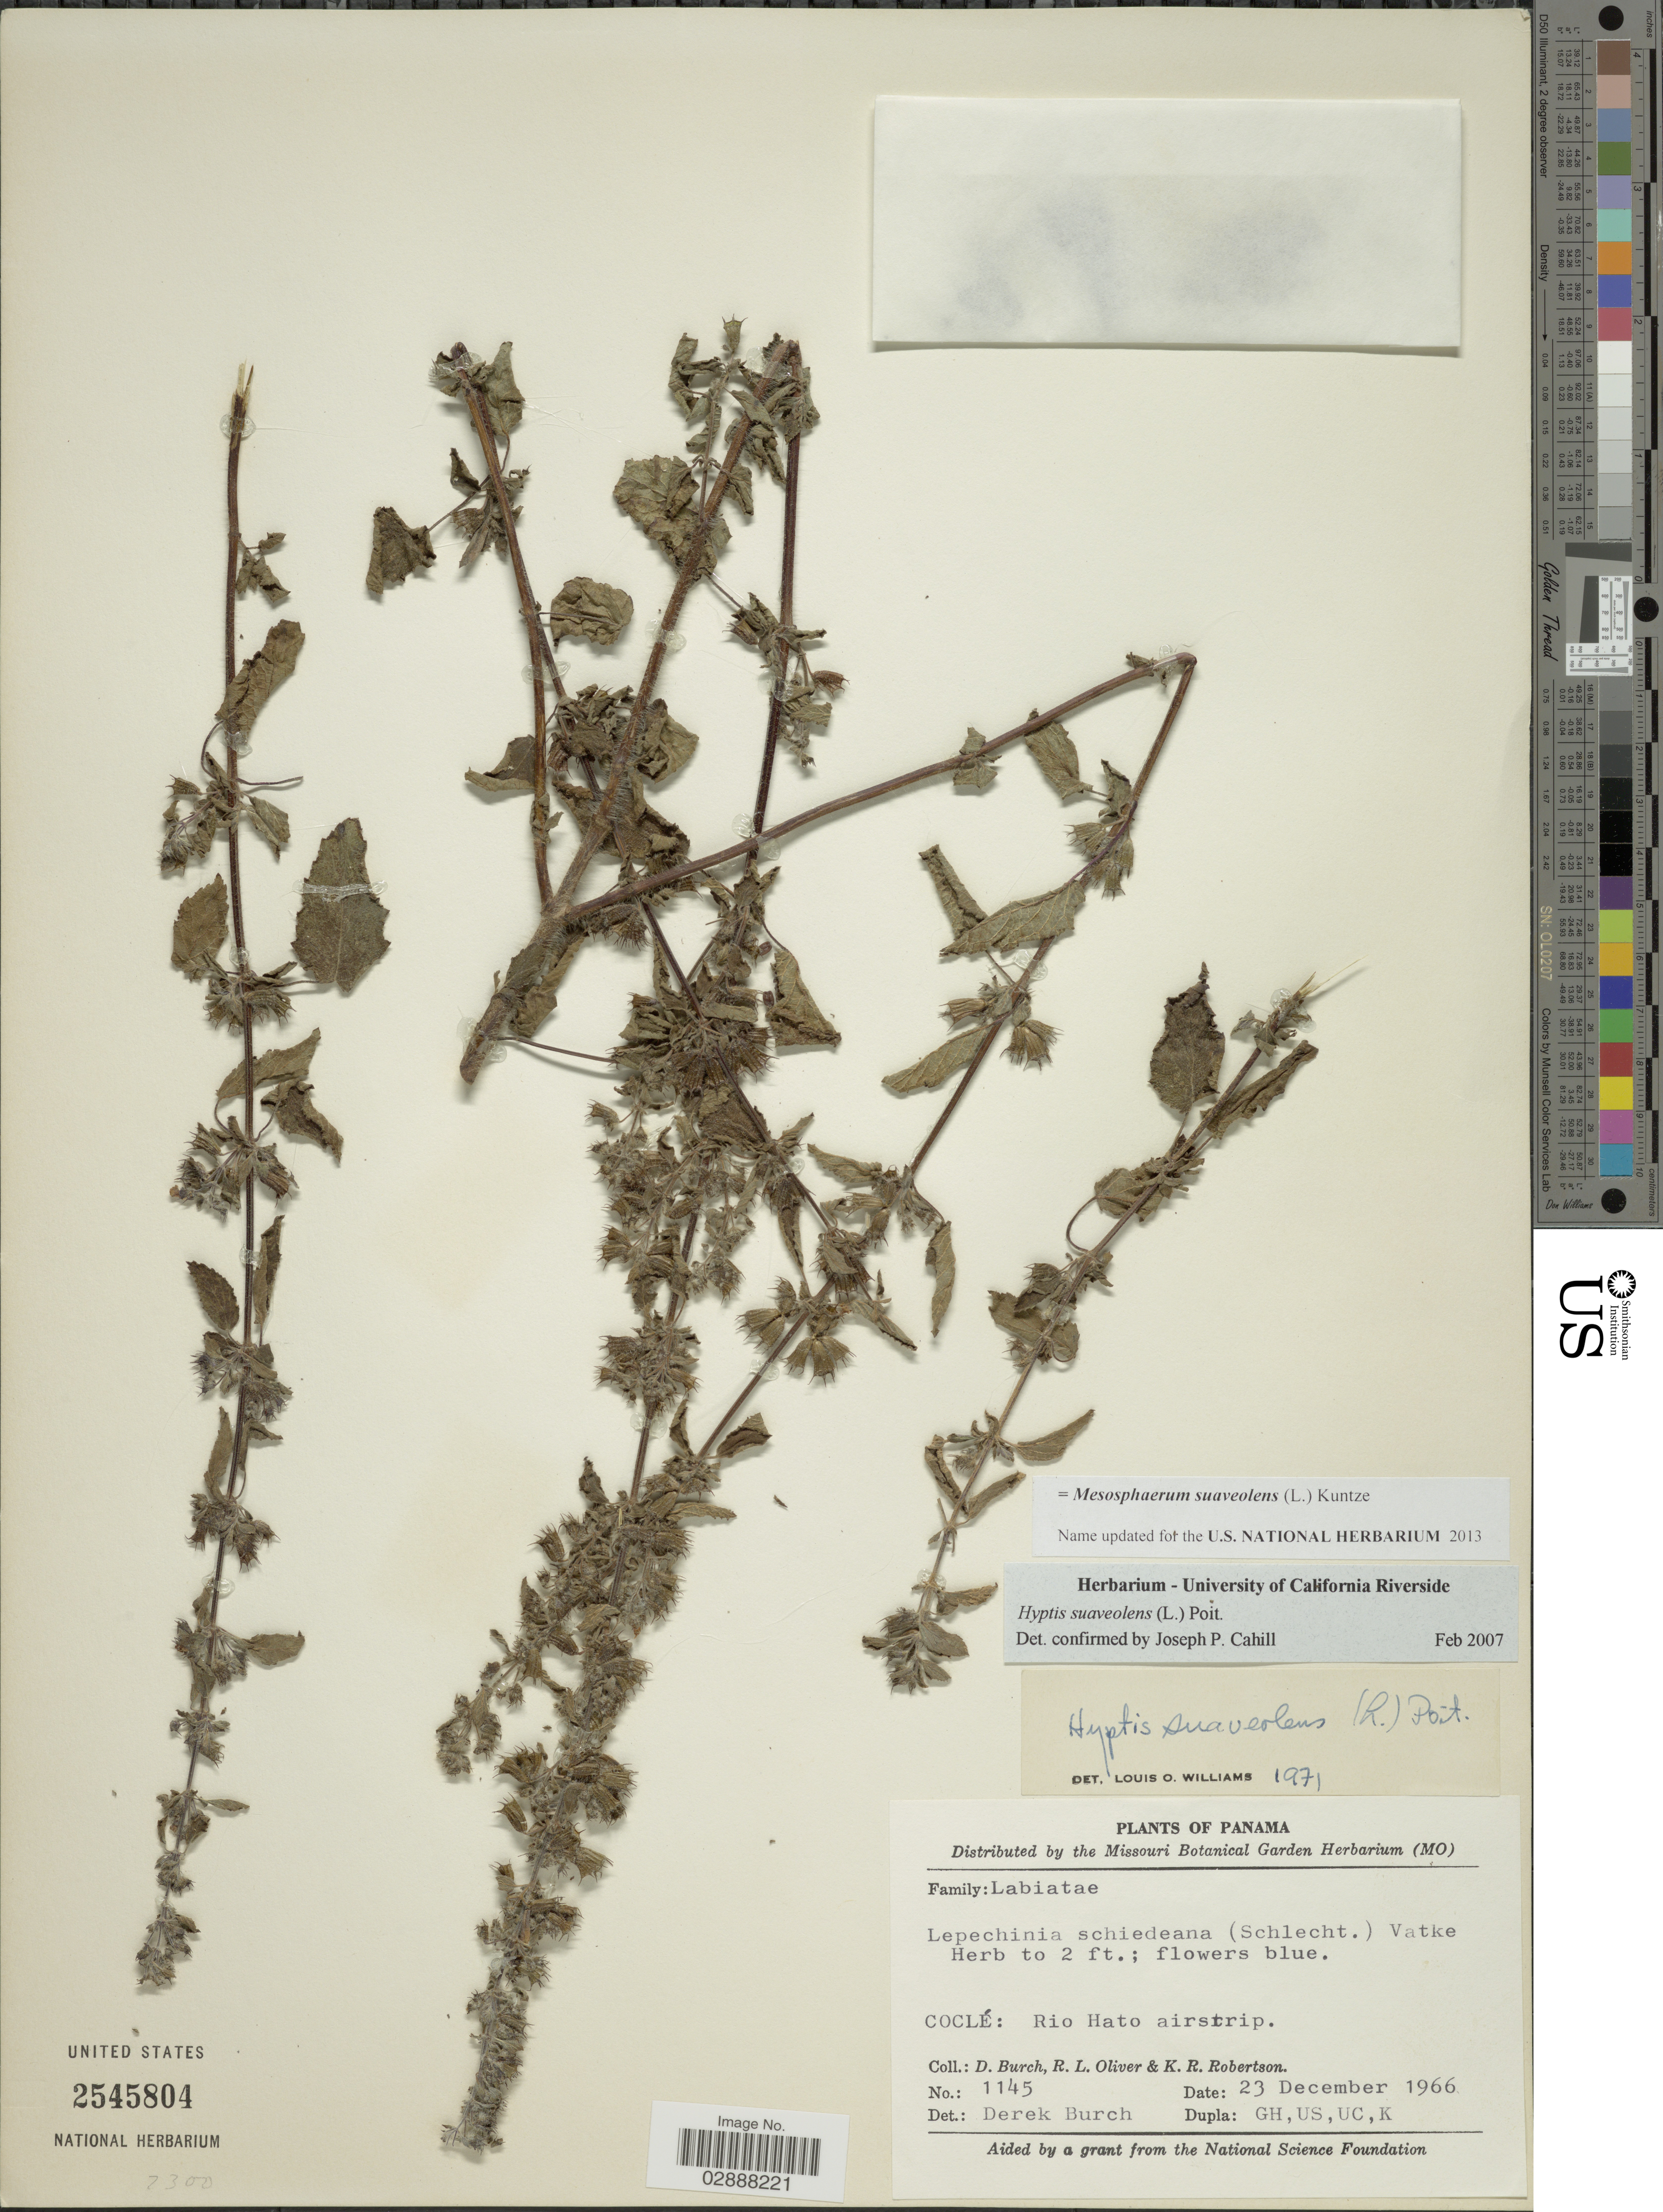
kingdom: Plantae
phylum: Tracheophyta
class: Magnoliopsida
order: Lamiales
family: Lamiaceae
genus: Mesosphaerum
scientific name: Mesosphaerum suaveolens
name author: (L.) Kuntze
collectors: D. Burch, R. Oliver & K. Robertson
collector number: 1145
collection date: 1966-12-23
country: Panama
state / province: Coclé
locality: Rio Hato airstrip.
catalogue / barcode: US 2545804